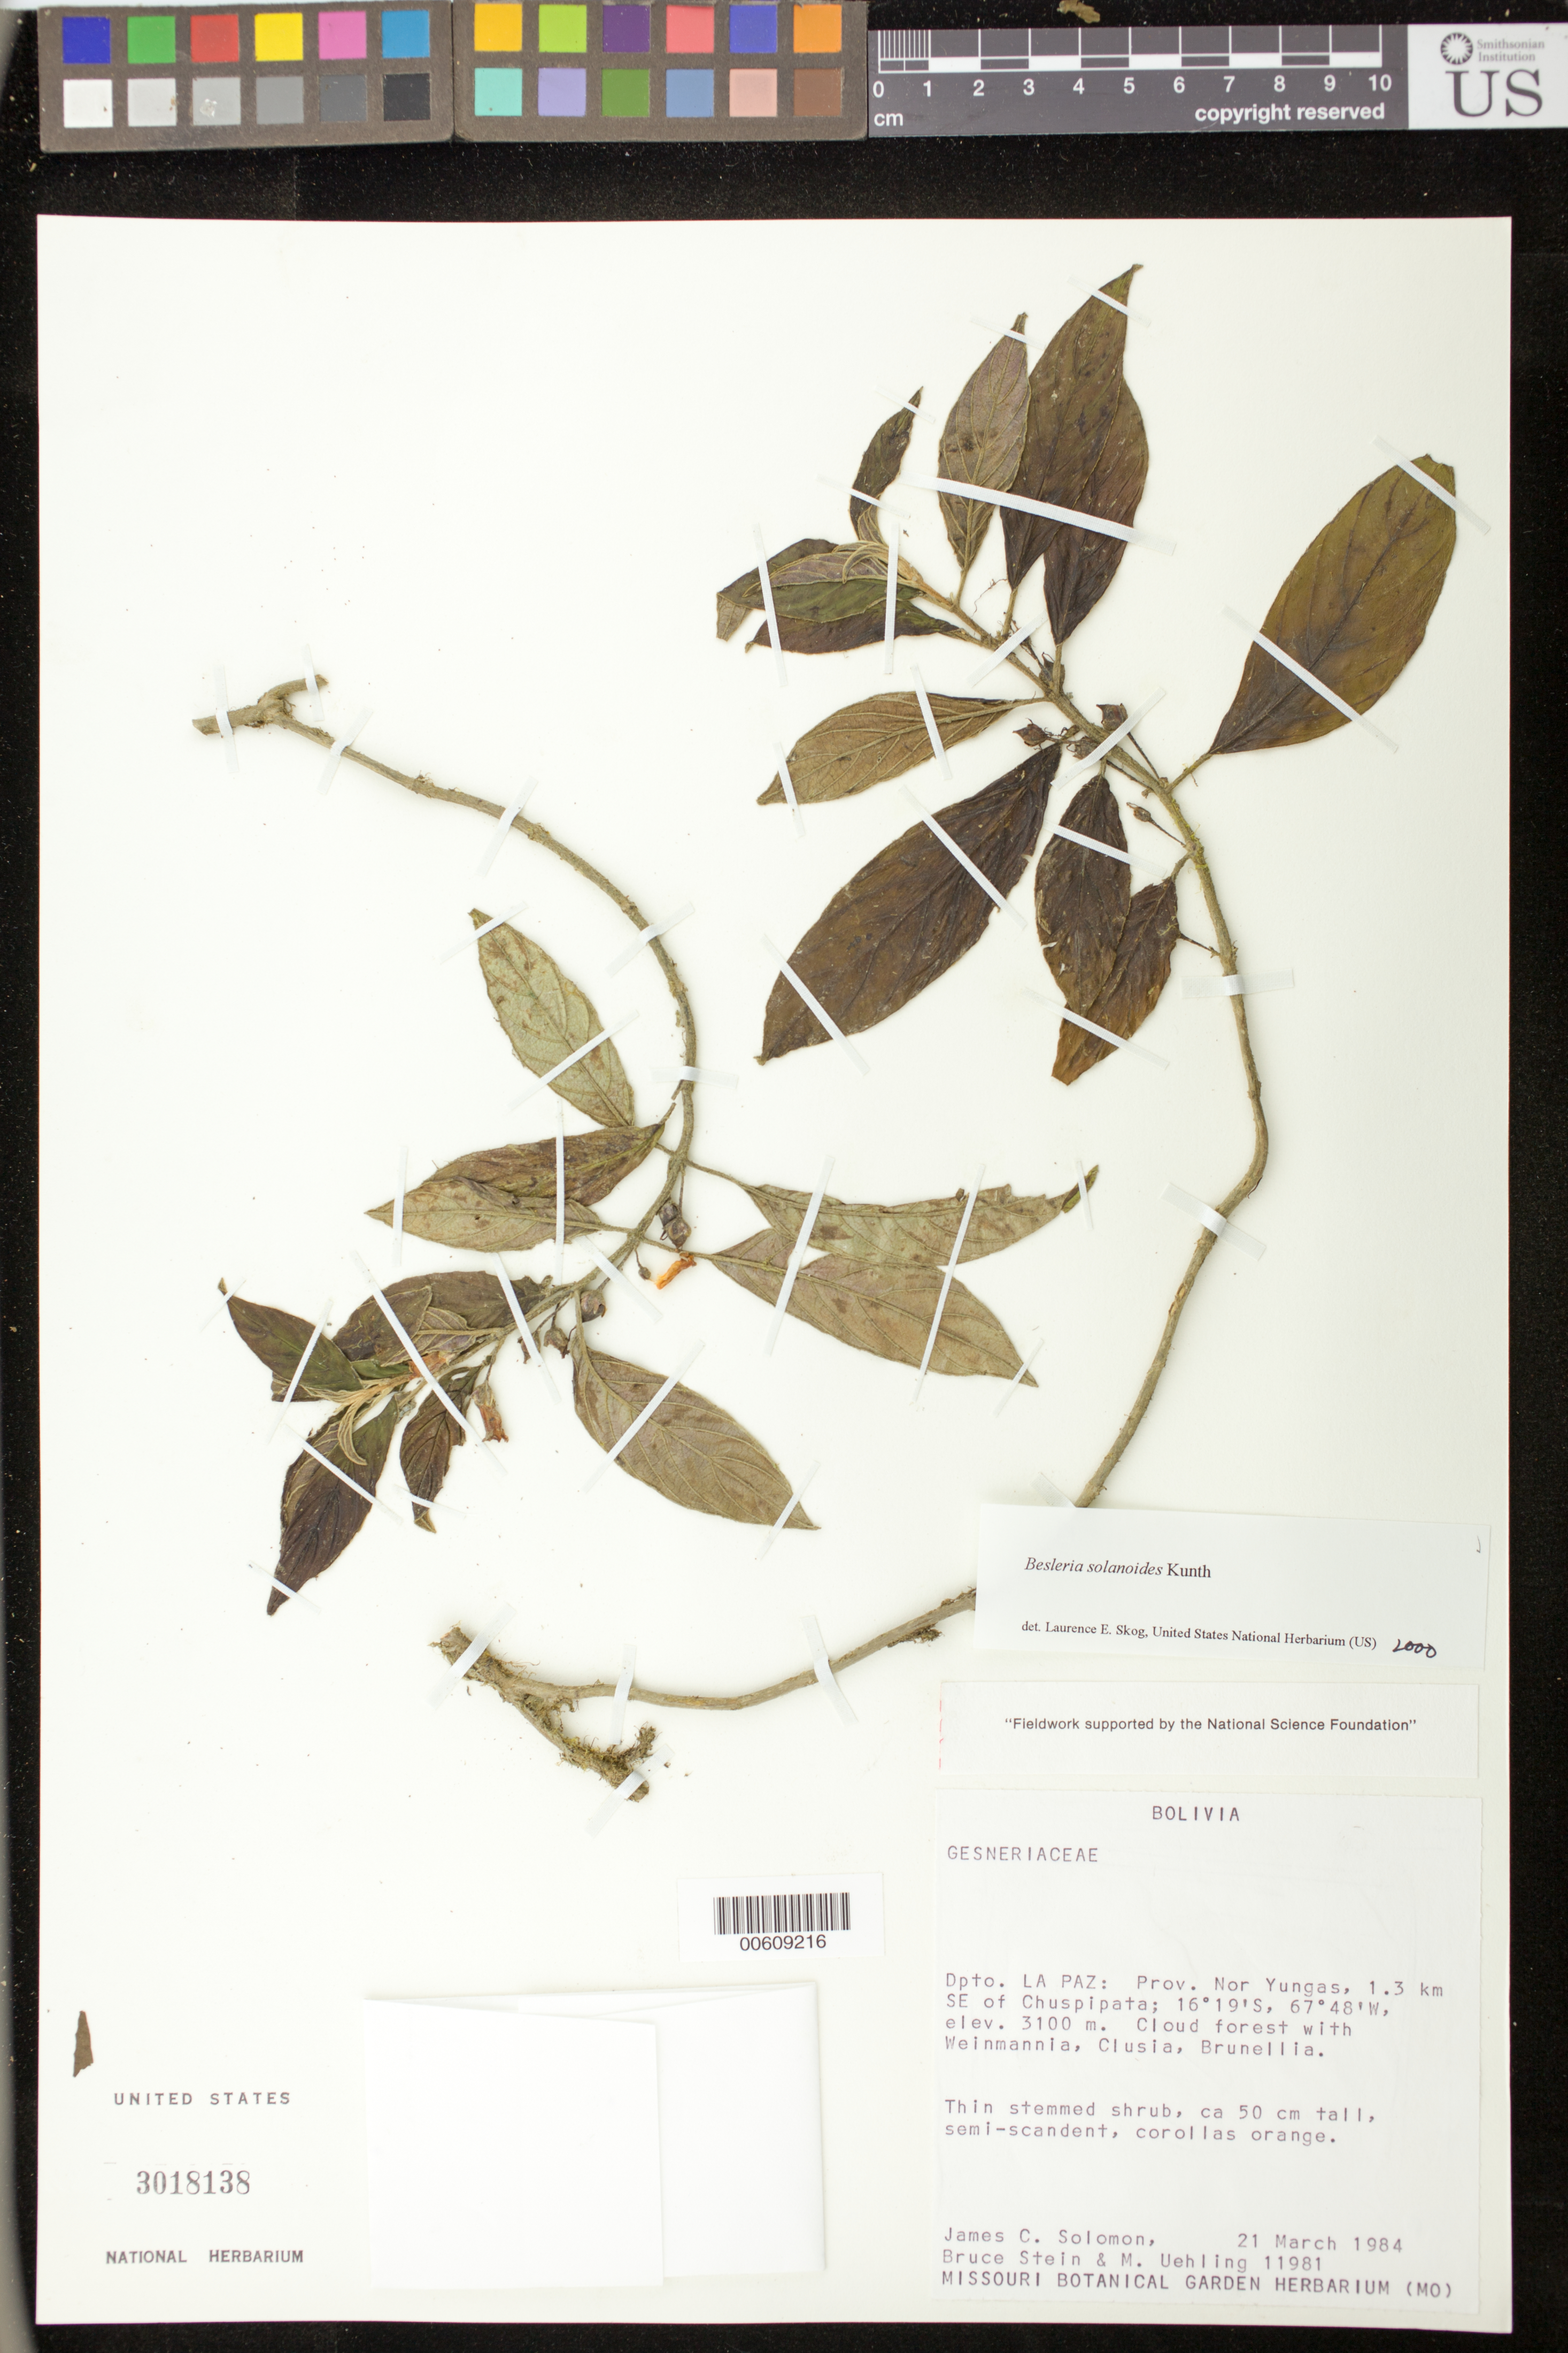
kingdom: Plantae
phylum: Tracheophyta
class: Magnoliopsida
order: Lamiales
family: Gesneriaceae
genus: Besleria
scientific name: Besleria solanoides var. solanoides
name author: Kunth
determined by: Skog, Laurence E.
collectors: J. C. Solomon, B. A. Stein & M. Uehling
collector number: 11981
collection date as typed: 21 Mar 1984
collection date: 1984-03-21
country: Bolivia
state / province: La Paz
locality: Prov. Nor Yungas; 1.3 km SE of Chuspipata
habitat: Cloud forest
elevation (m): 3100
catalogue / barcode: US 3018138